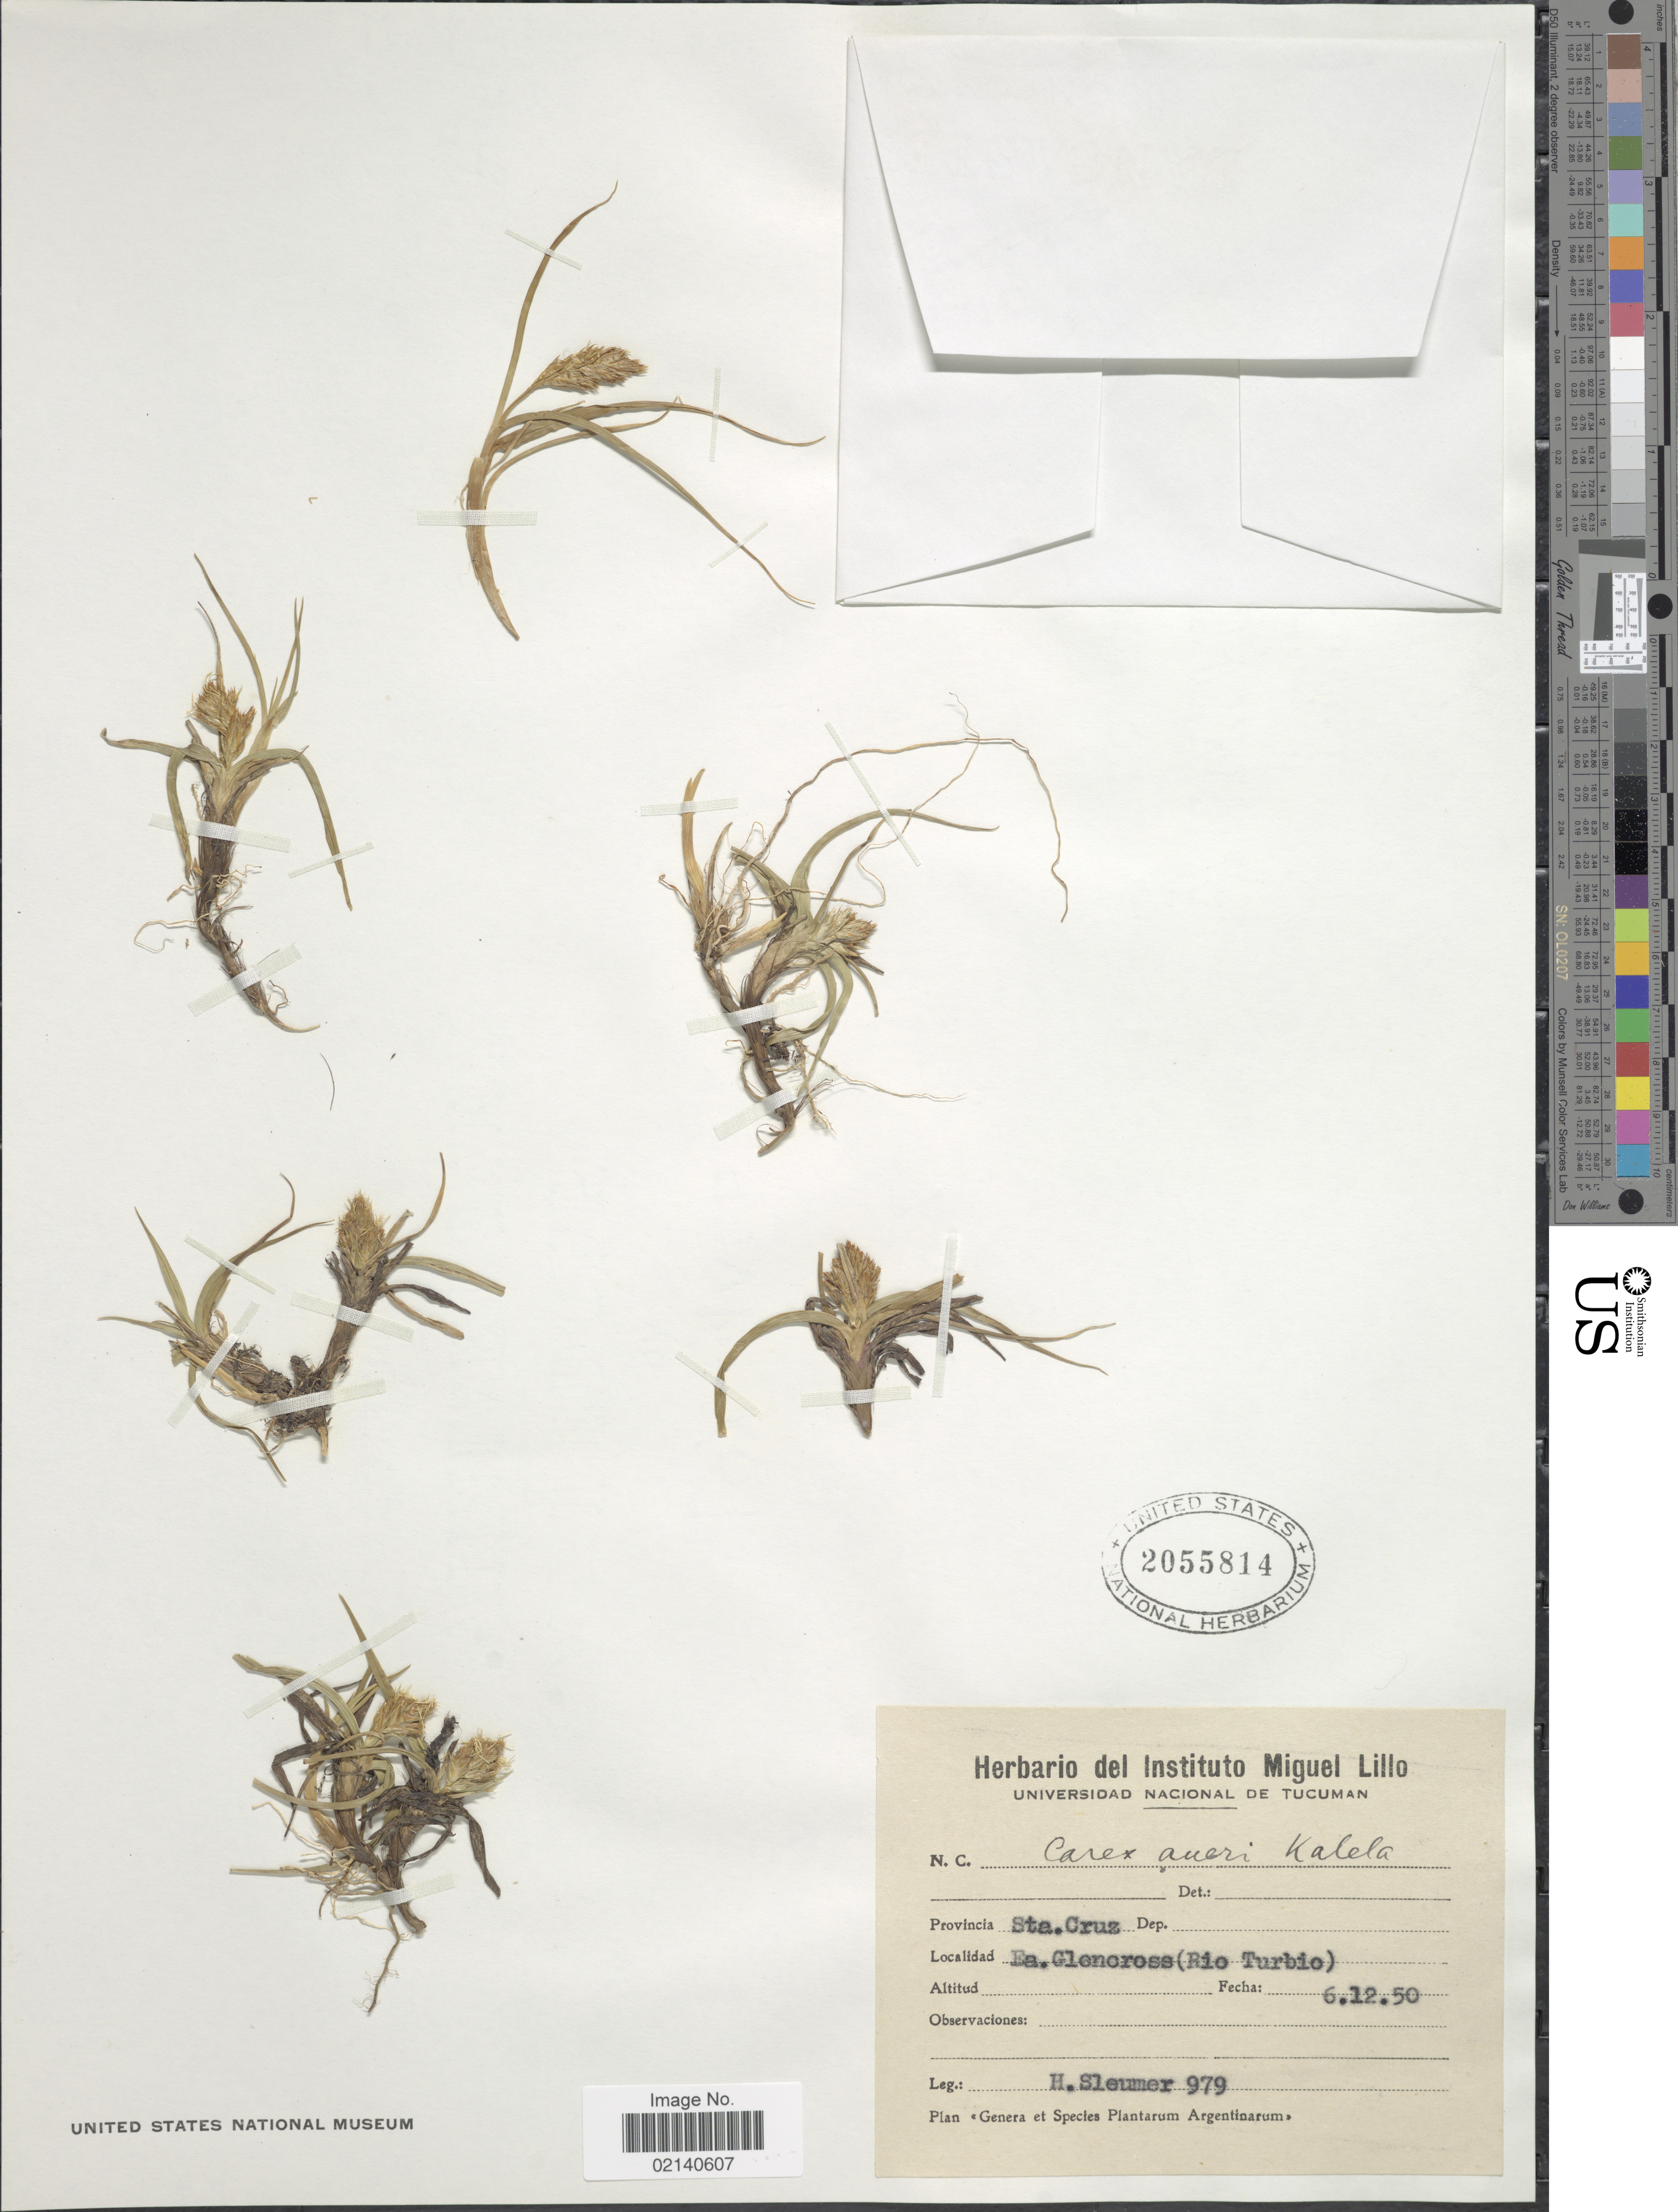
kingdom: Plantae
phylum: Tracheophyta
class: Liliopsida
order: Poales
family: Cyperaceae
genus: Carex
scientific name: Carex reichei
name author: Kük.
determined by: Jimnéz-Mejias, Pedro, (UPOS), Universidad Pablo de Olavide (SPAIN)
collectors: H. O. Sleumer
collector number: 979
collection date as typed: Transcribed d/m/y: 6/12/50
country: Argentina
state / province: Santa Cruz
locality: Provincia: Sta. Cruz. Ea. Glencross (Rio Turbio). Argentinarum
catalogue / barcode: US 2055814